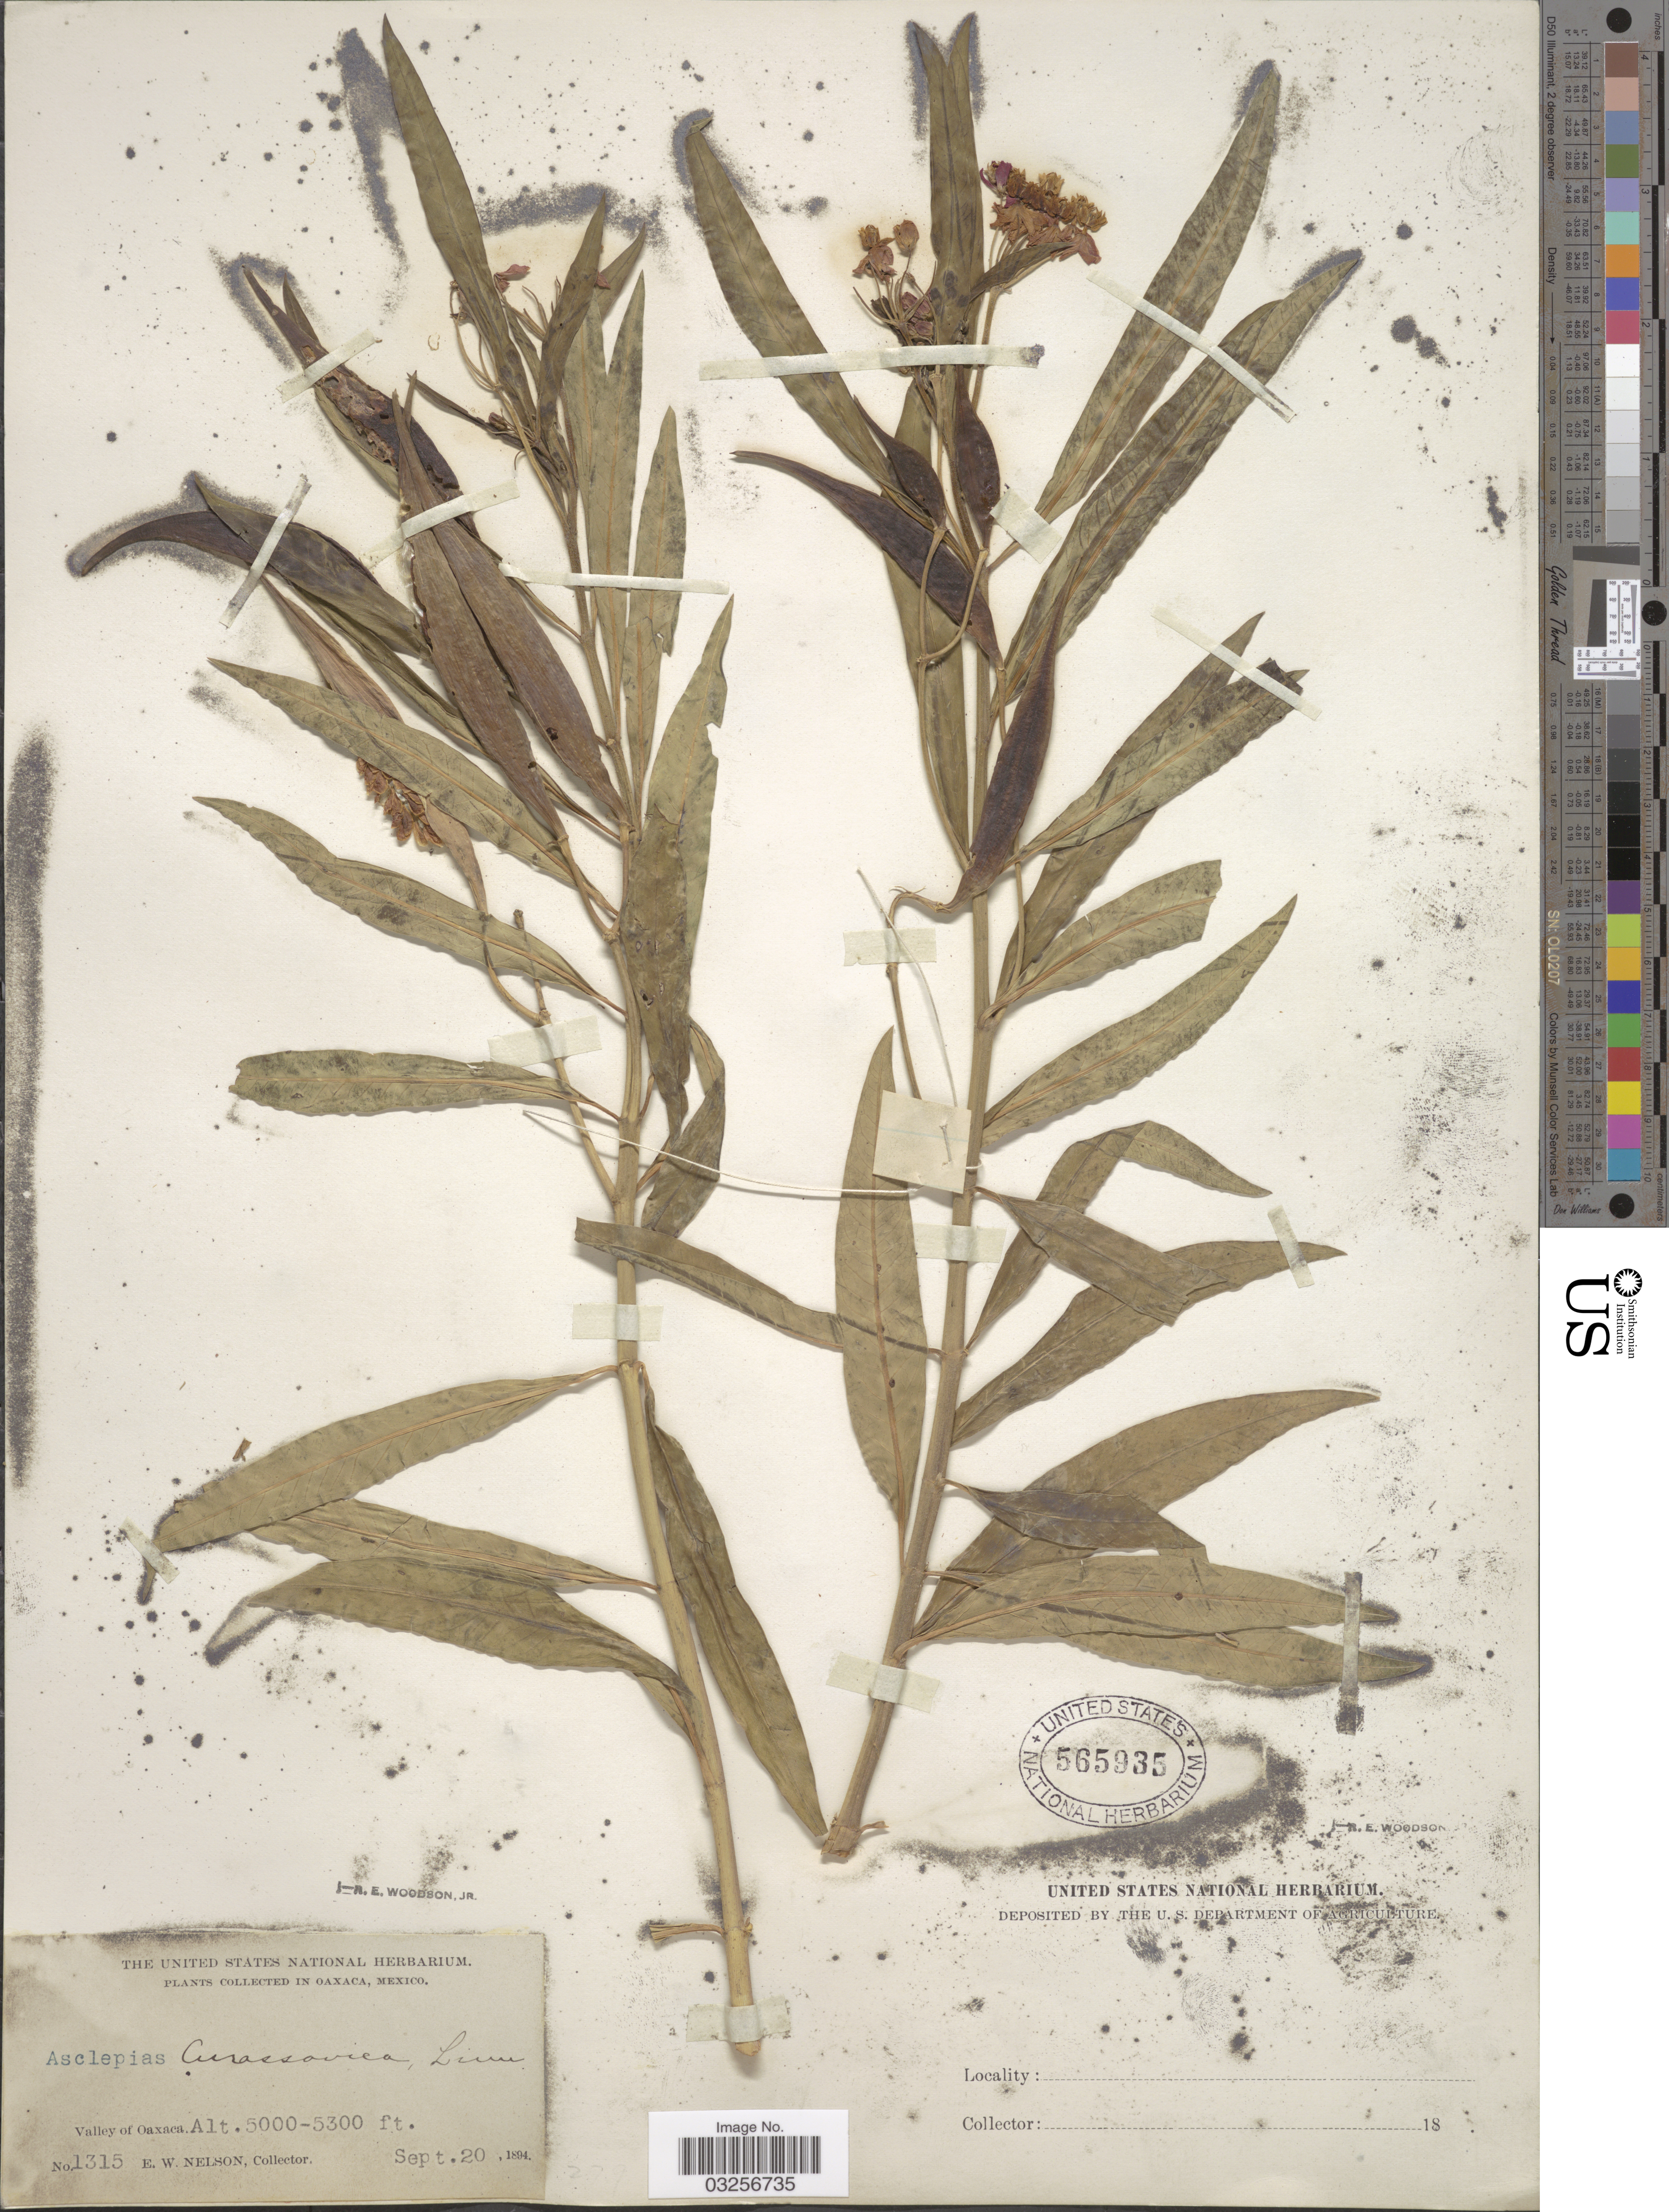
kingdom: Plantae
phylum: Tracheophyta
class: Magnoliopsida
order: Gentianales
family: Apocynaceae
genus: Asclepias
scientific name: Asclepias curassavica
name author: L.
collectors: E. W. Nelson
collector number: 1315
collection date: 1894-09-20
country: Mexico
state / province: Oaxaca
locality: Valley of Oaxaca.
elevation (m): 1524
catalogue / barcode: US 565935